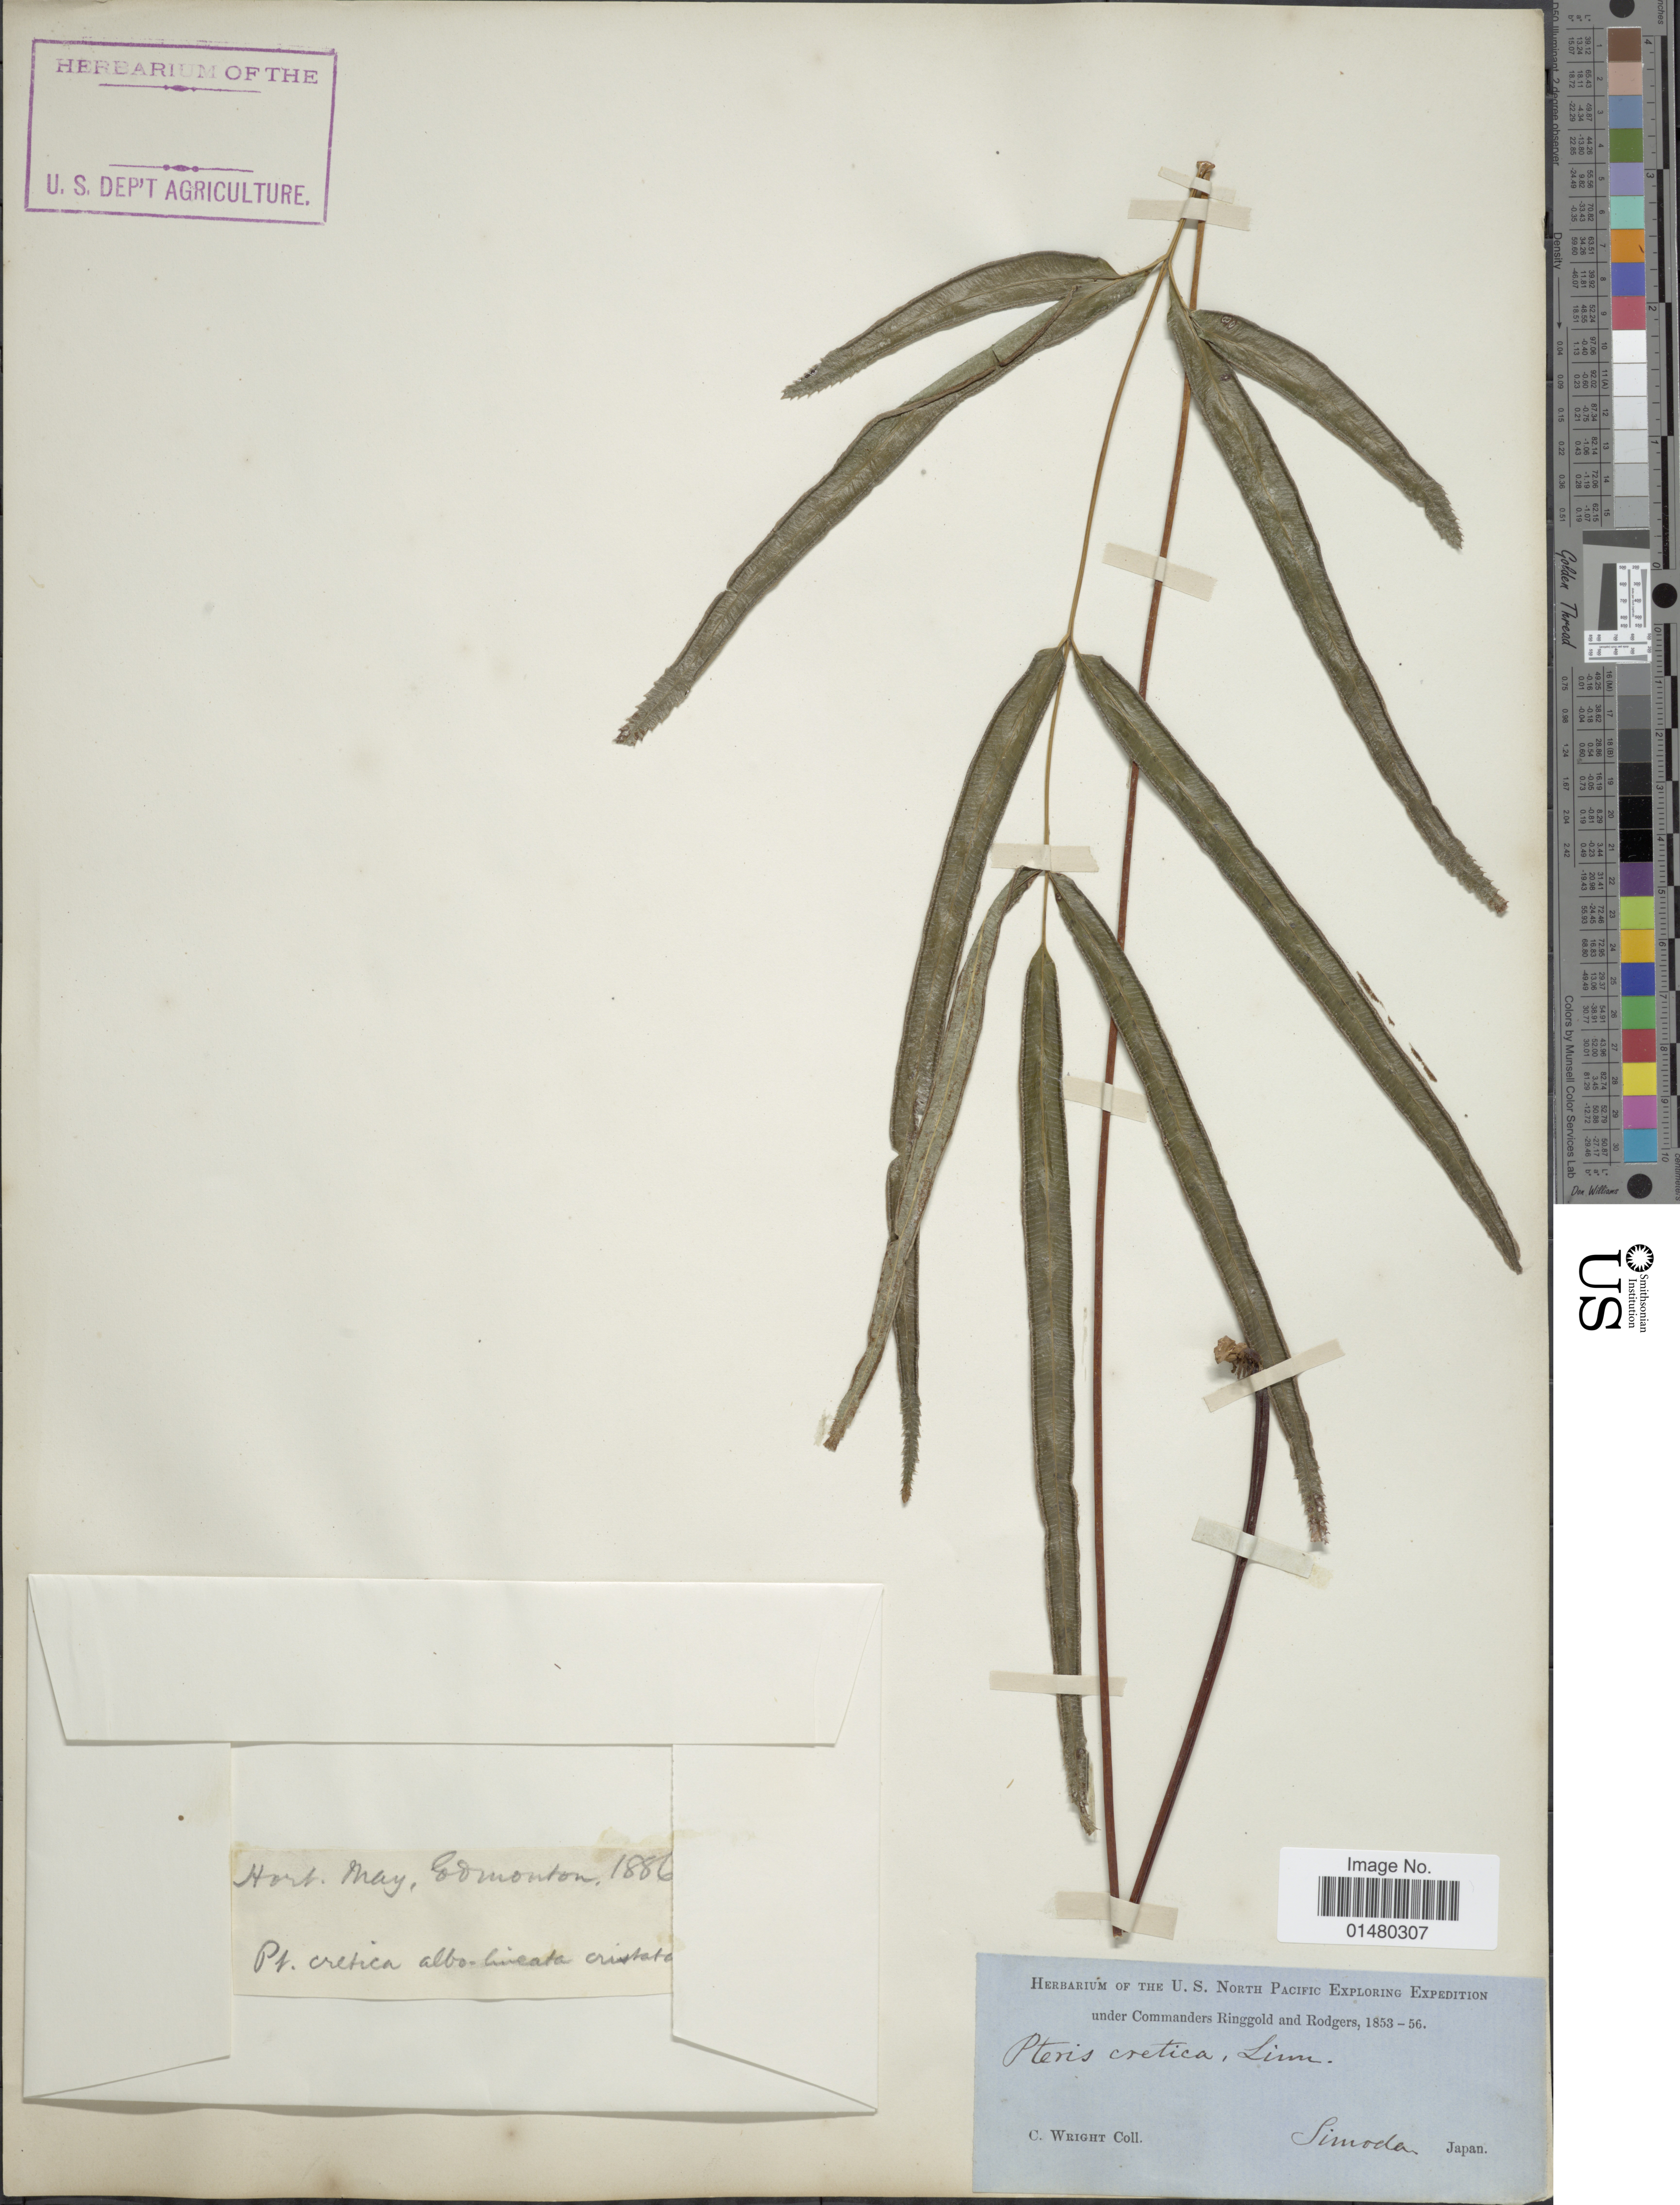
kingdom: Plantae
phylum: Tracheophyta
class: Polypodiopsida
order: Polypodiales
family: Pteridaceae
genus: Pteris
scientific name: Pteris cretica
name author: L.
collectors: C. Wright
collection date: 1853/1856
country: Japan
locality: Simoda